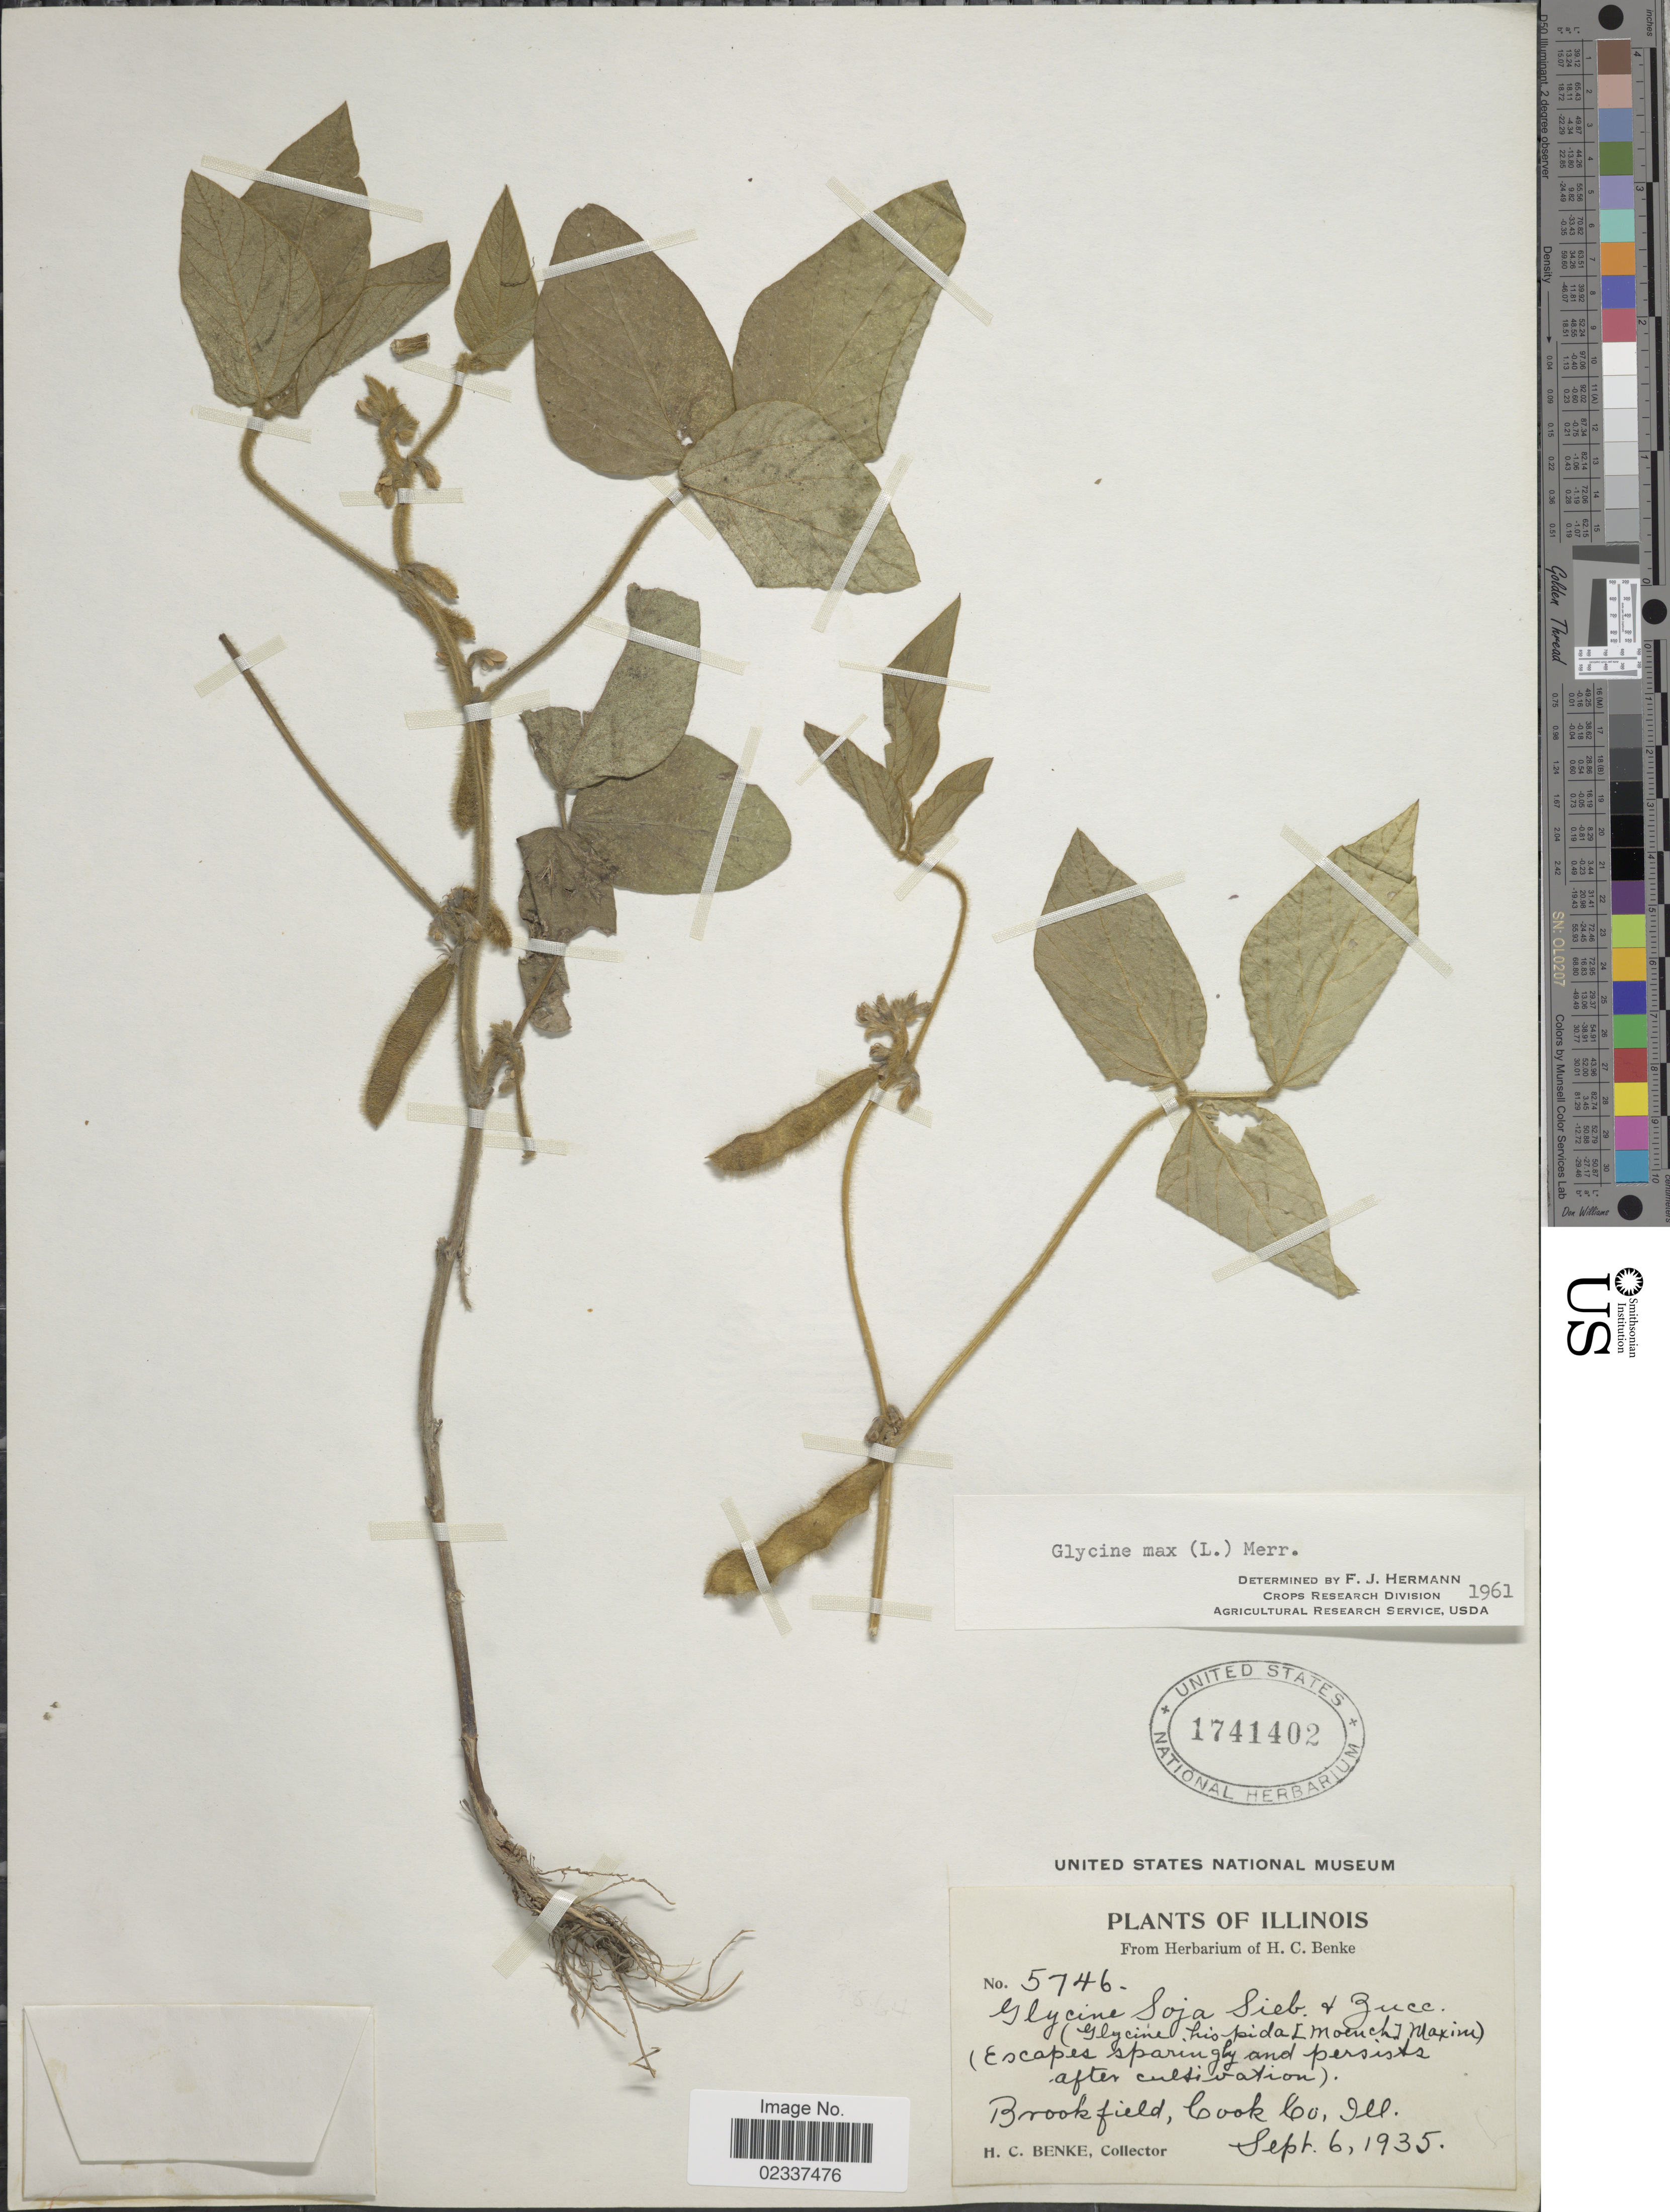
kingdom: Plantae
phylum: Tracheophyta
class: Magnoliopsida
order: Fabales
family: Fabaceae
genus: Glycine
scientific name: Glycine max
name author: (L.) Merr.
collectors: H. Benke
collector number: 5746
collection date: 1935-09-06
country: United States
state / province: Illinois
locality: Brookfield, Cook Co., Ill.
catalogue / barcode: US 1741402